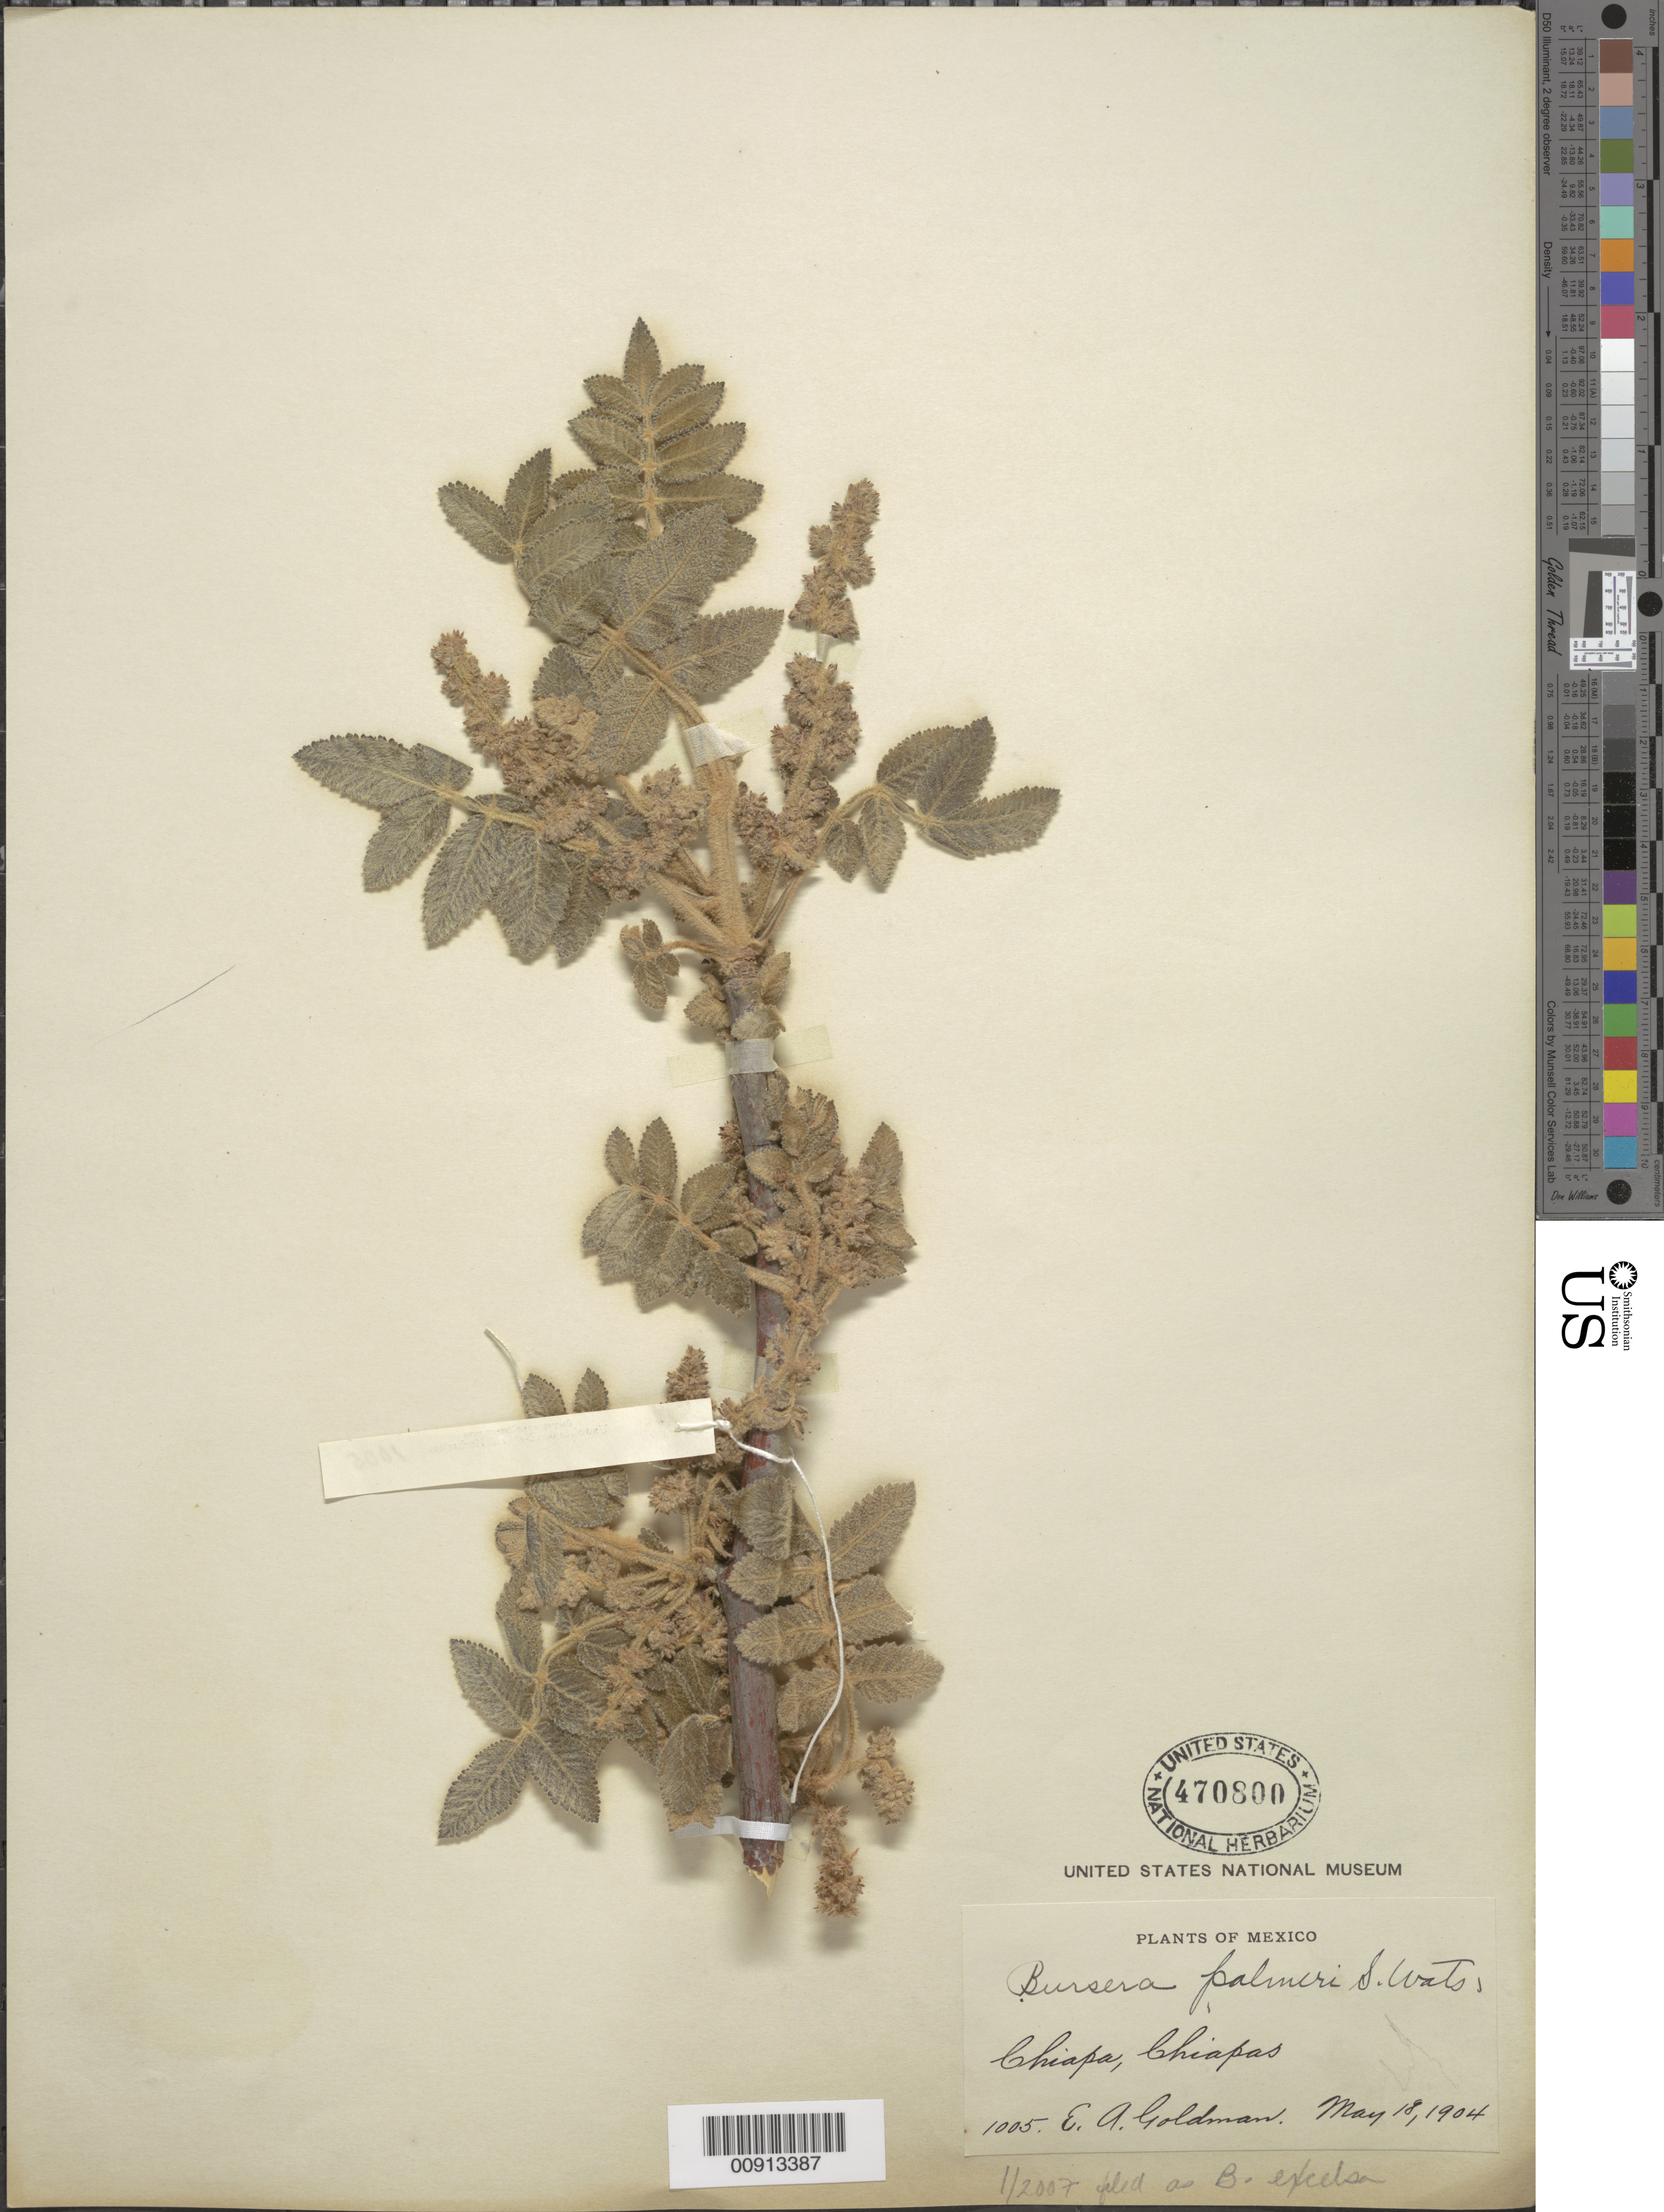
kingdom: Plantae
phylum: Tracheophyta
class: Magnoliopsida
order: Sapindales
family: Burseraceae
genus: Bursera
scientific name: Bursera excelsa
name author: (Kunth) Engl.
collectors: E. A. Goldman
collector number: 1005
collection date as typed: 18 May 1904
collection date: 1904-05-18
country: Mexico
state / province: Chiapas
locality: Chiapa, Chiapas.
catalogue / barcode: US 470800